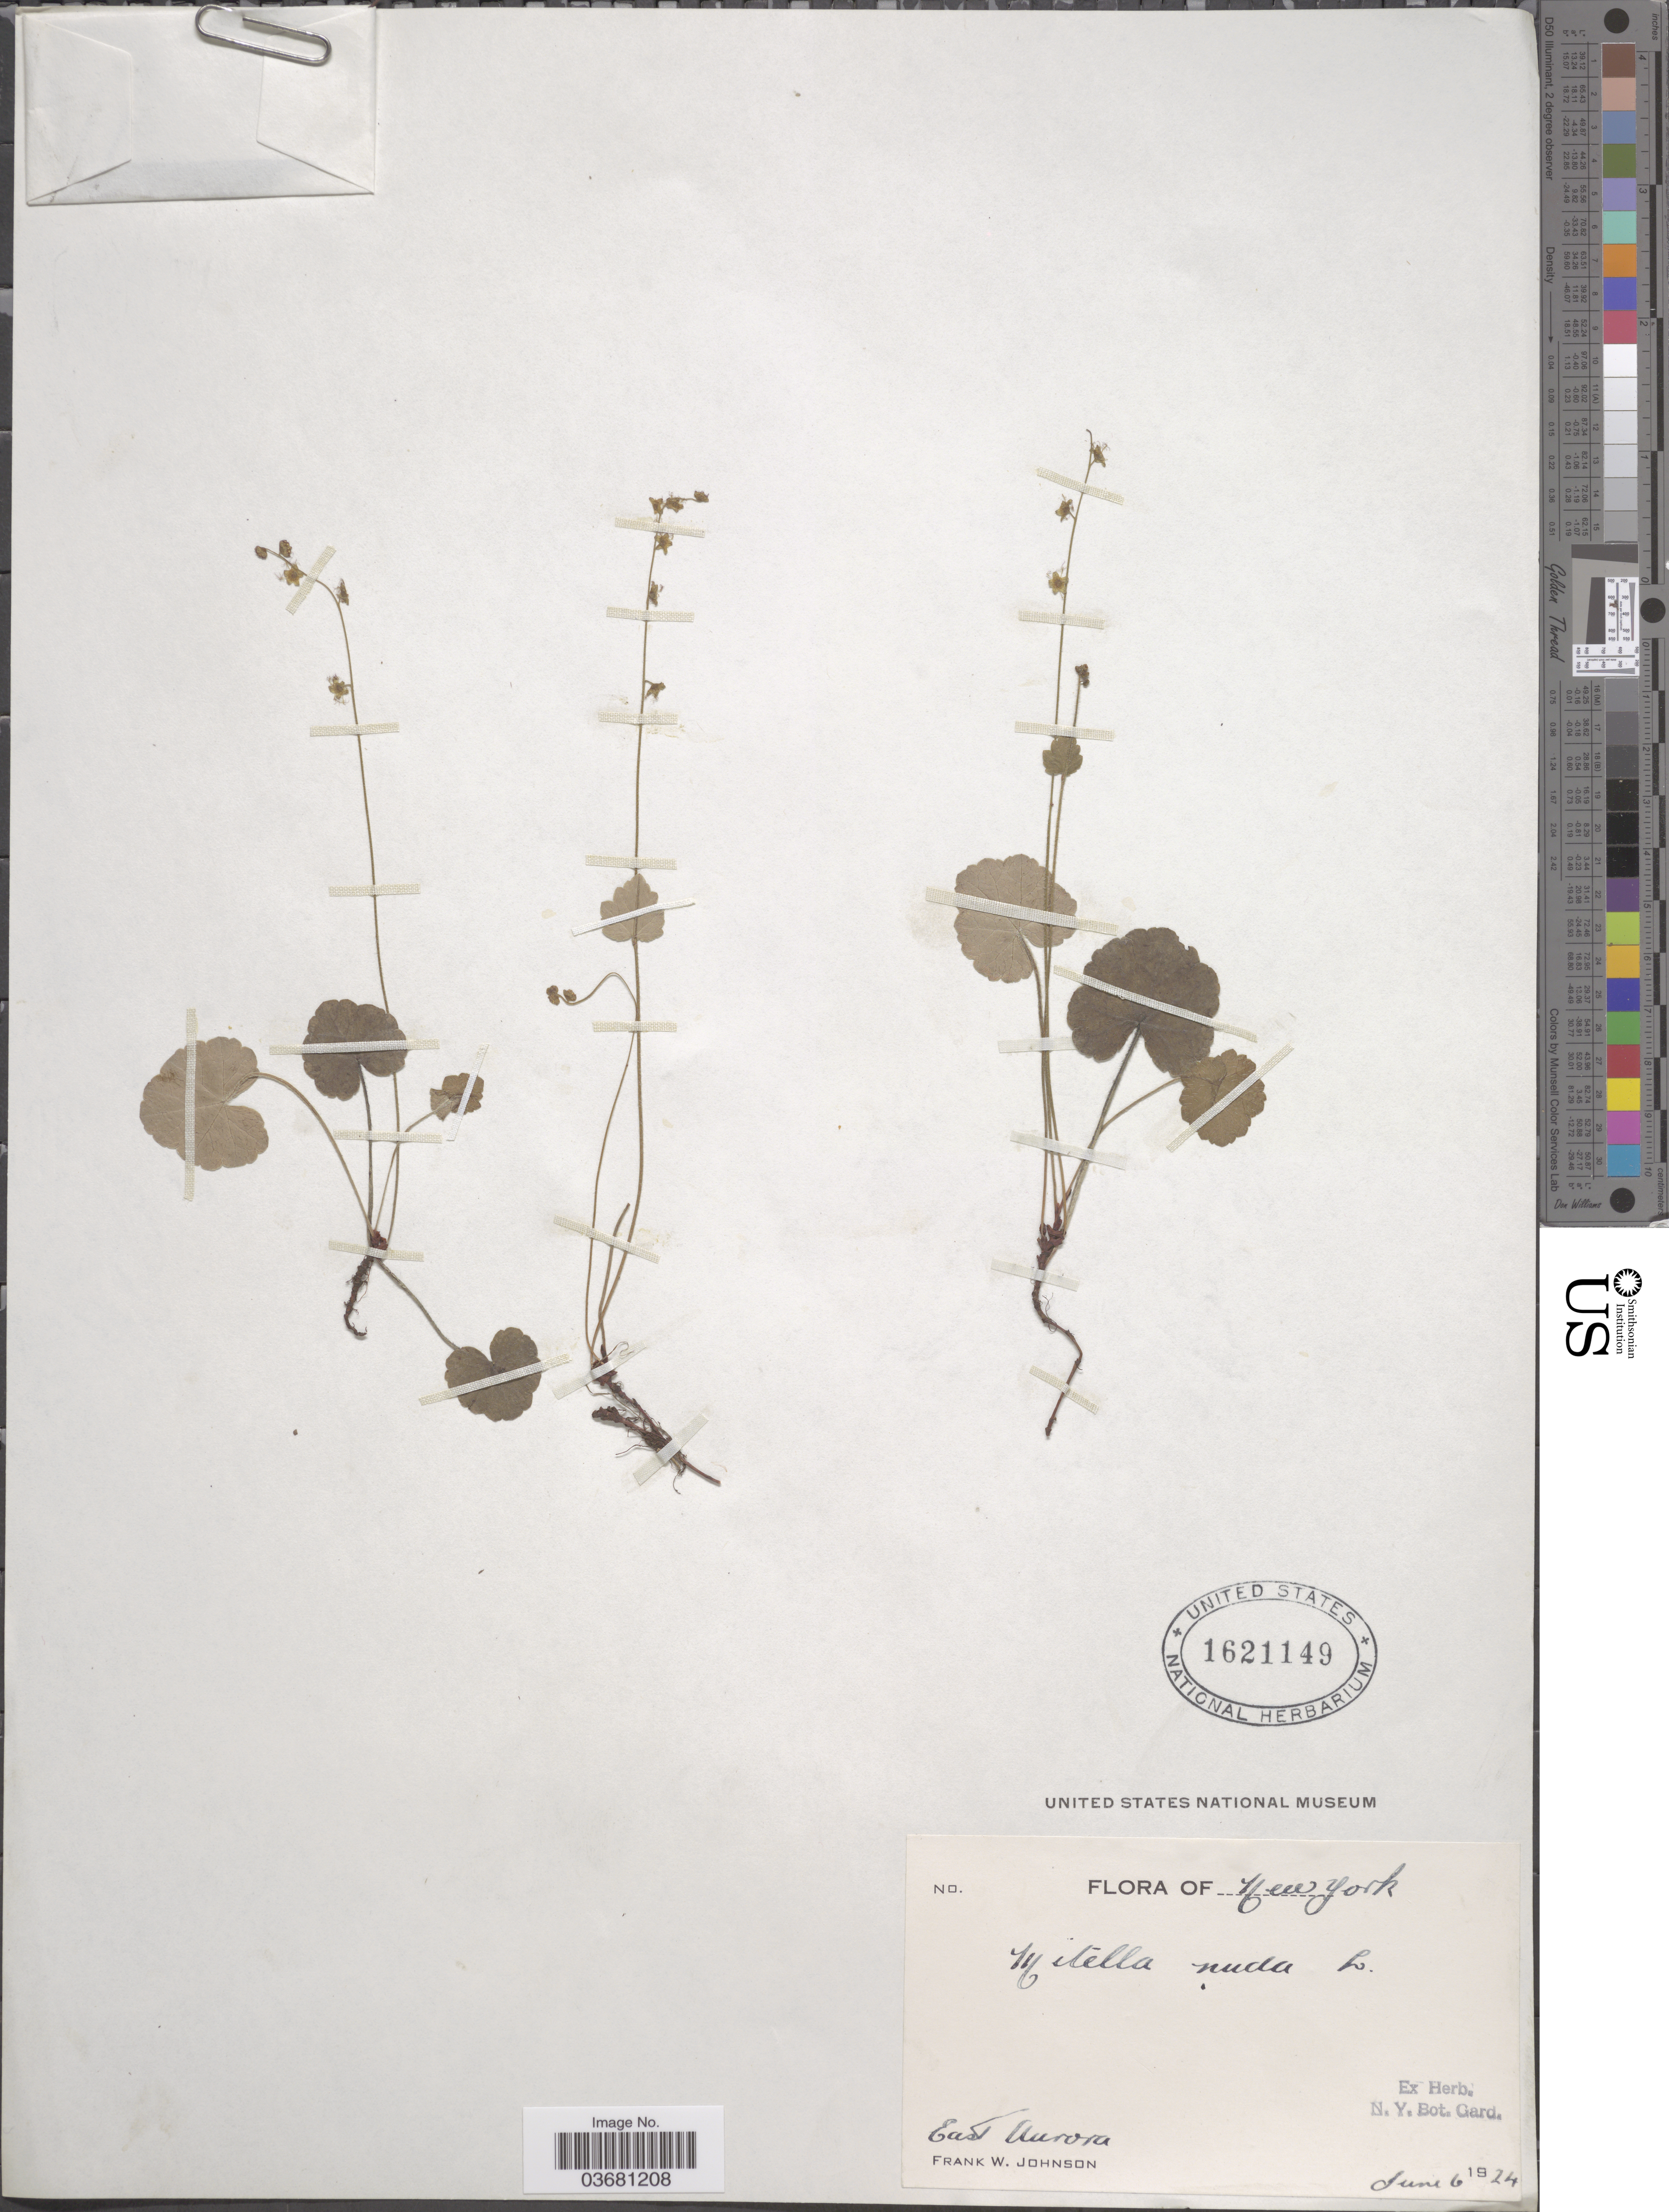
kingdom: Plantae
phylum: Tracheophyta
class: Magnoliopsida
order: Saxifragales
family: Saxifragaceae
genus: Mitella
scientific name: Mitella nuda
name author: L.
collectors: F. W. Johnson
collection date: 1924-06-06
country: United States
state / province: New York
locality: East Aurora.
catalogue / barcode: US 1621149